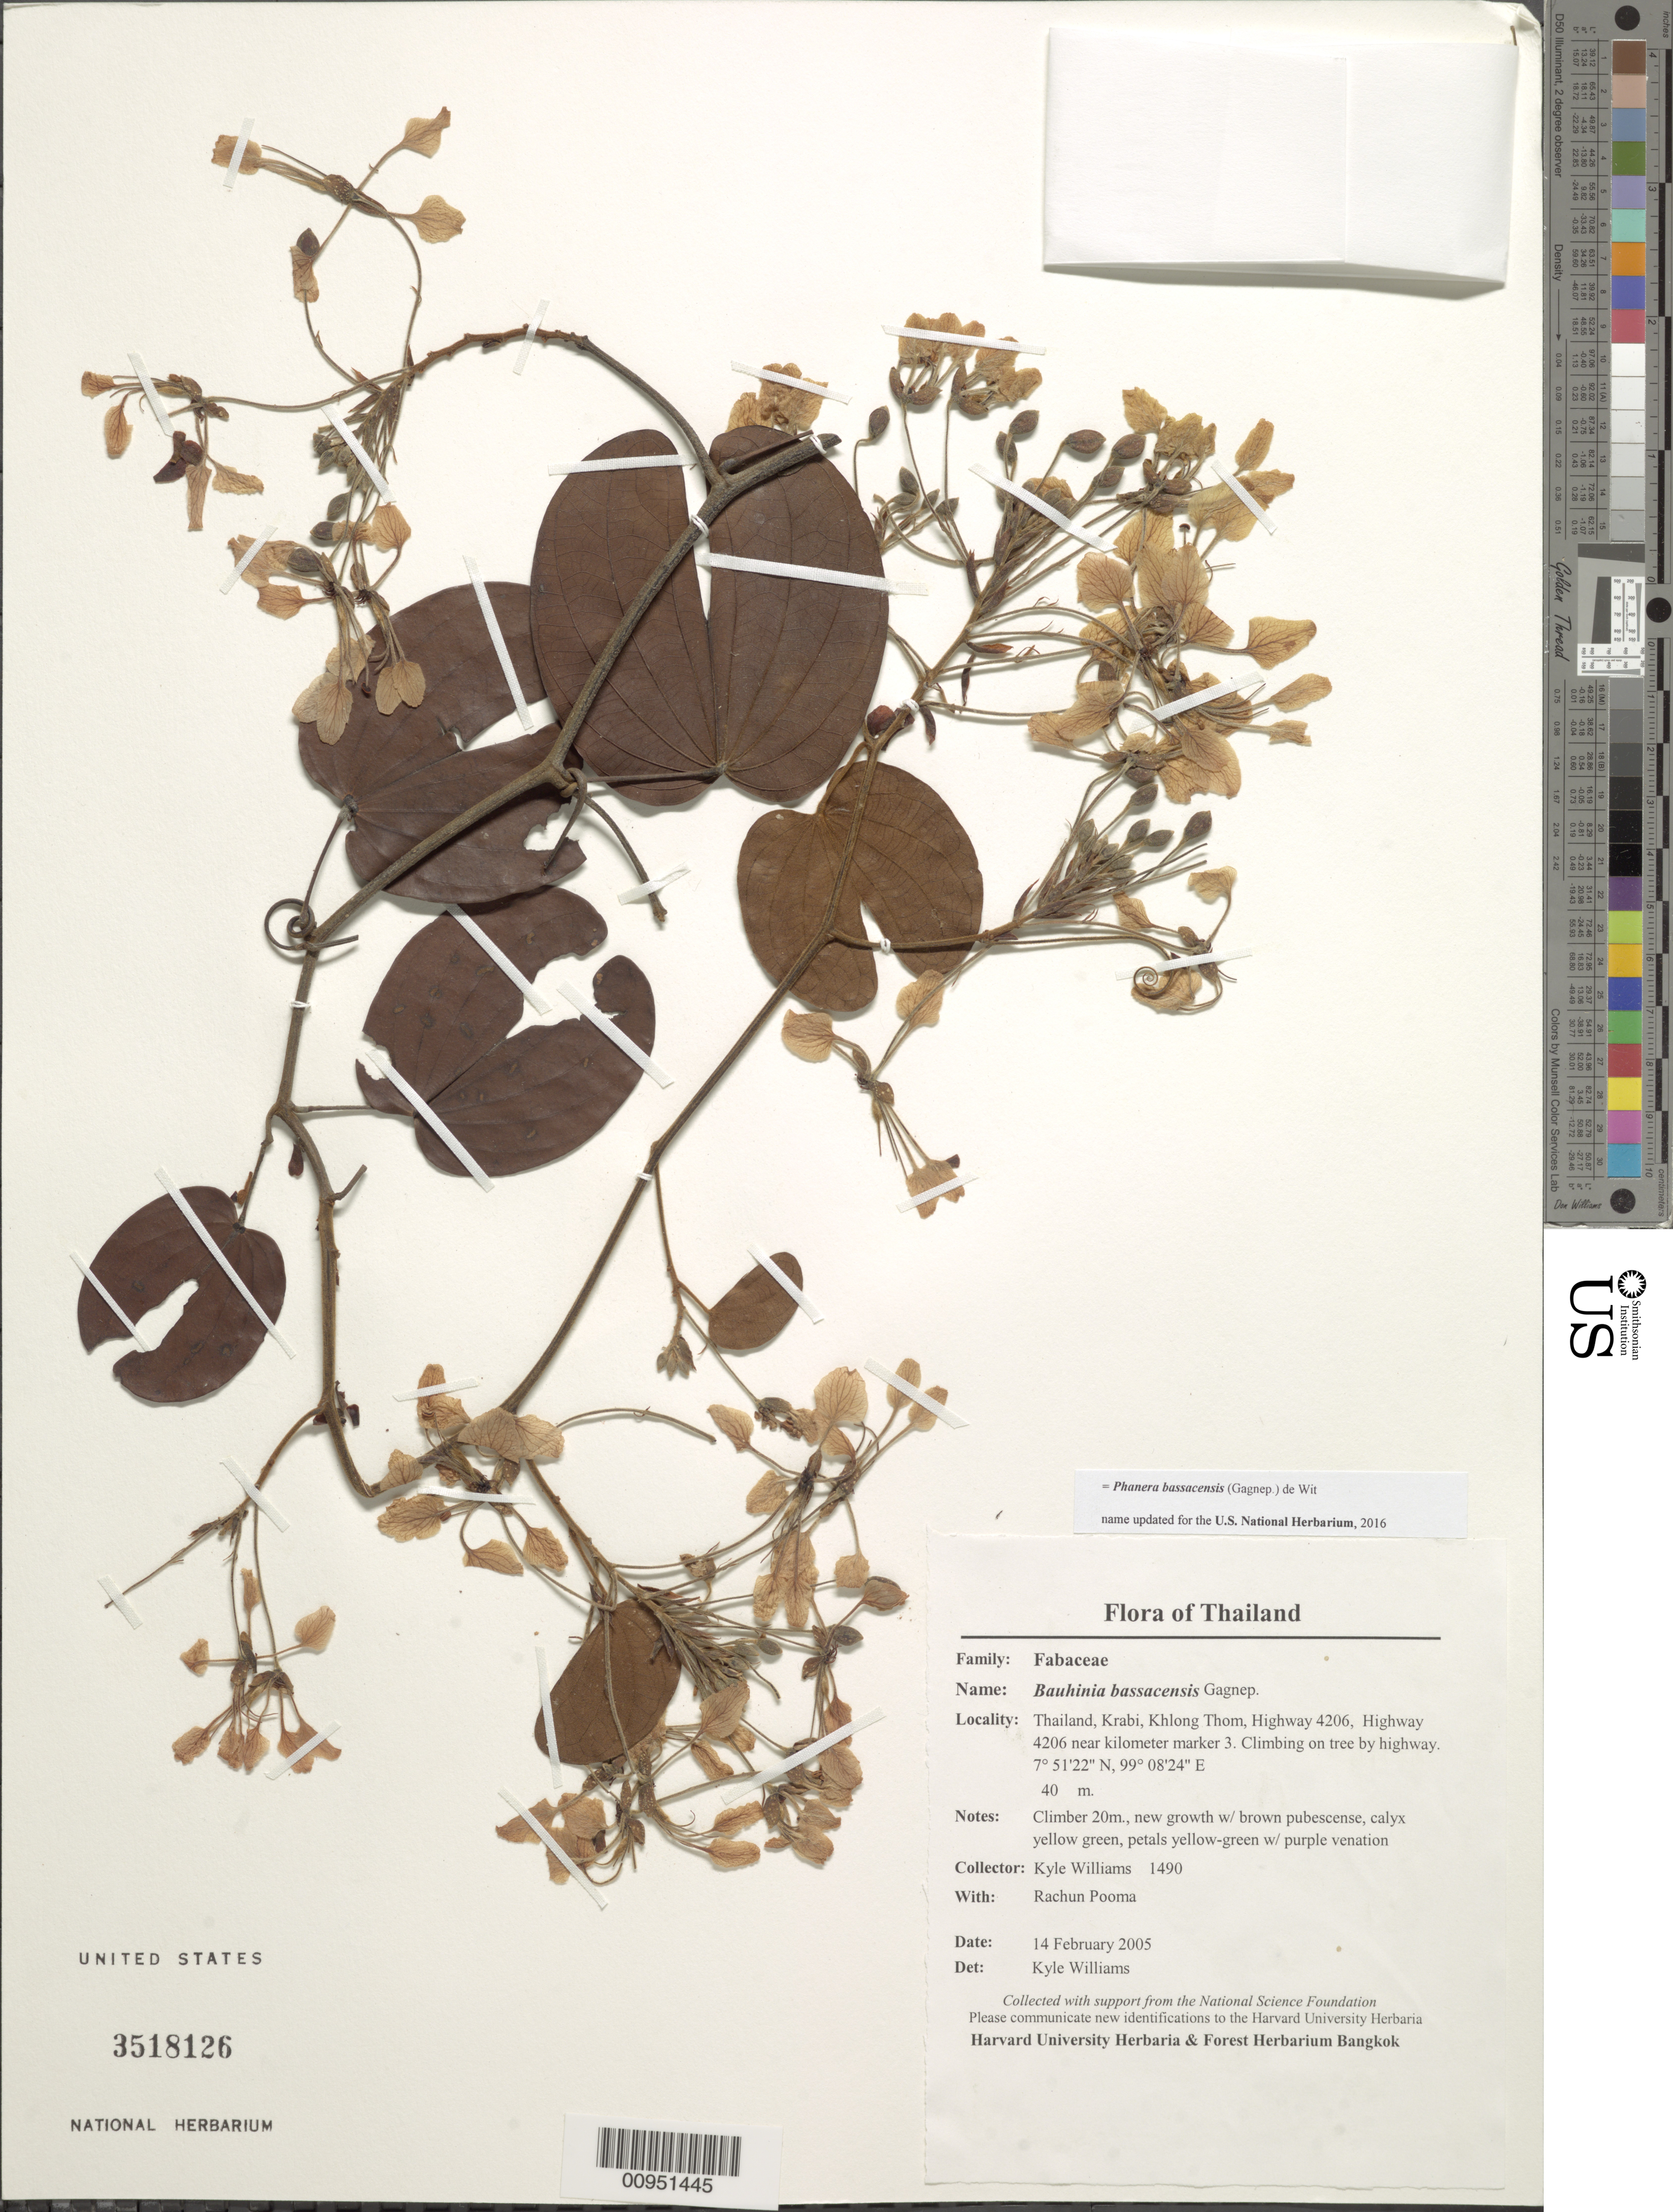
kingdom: Plantae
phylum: Tracheophyta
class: Magnoliopsida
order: Fabales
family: Fabaceae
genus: Phanera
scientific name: Phanera bassacensis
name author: (Pierre ex Gagnep.) de Wit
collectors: K. J. Williams & R. Pooma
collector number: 1490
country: Thailand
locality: Krabi, Khlong Thom, Highway 4206 near kilometer marker 3.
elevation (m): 40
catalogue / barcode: US 3518126